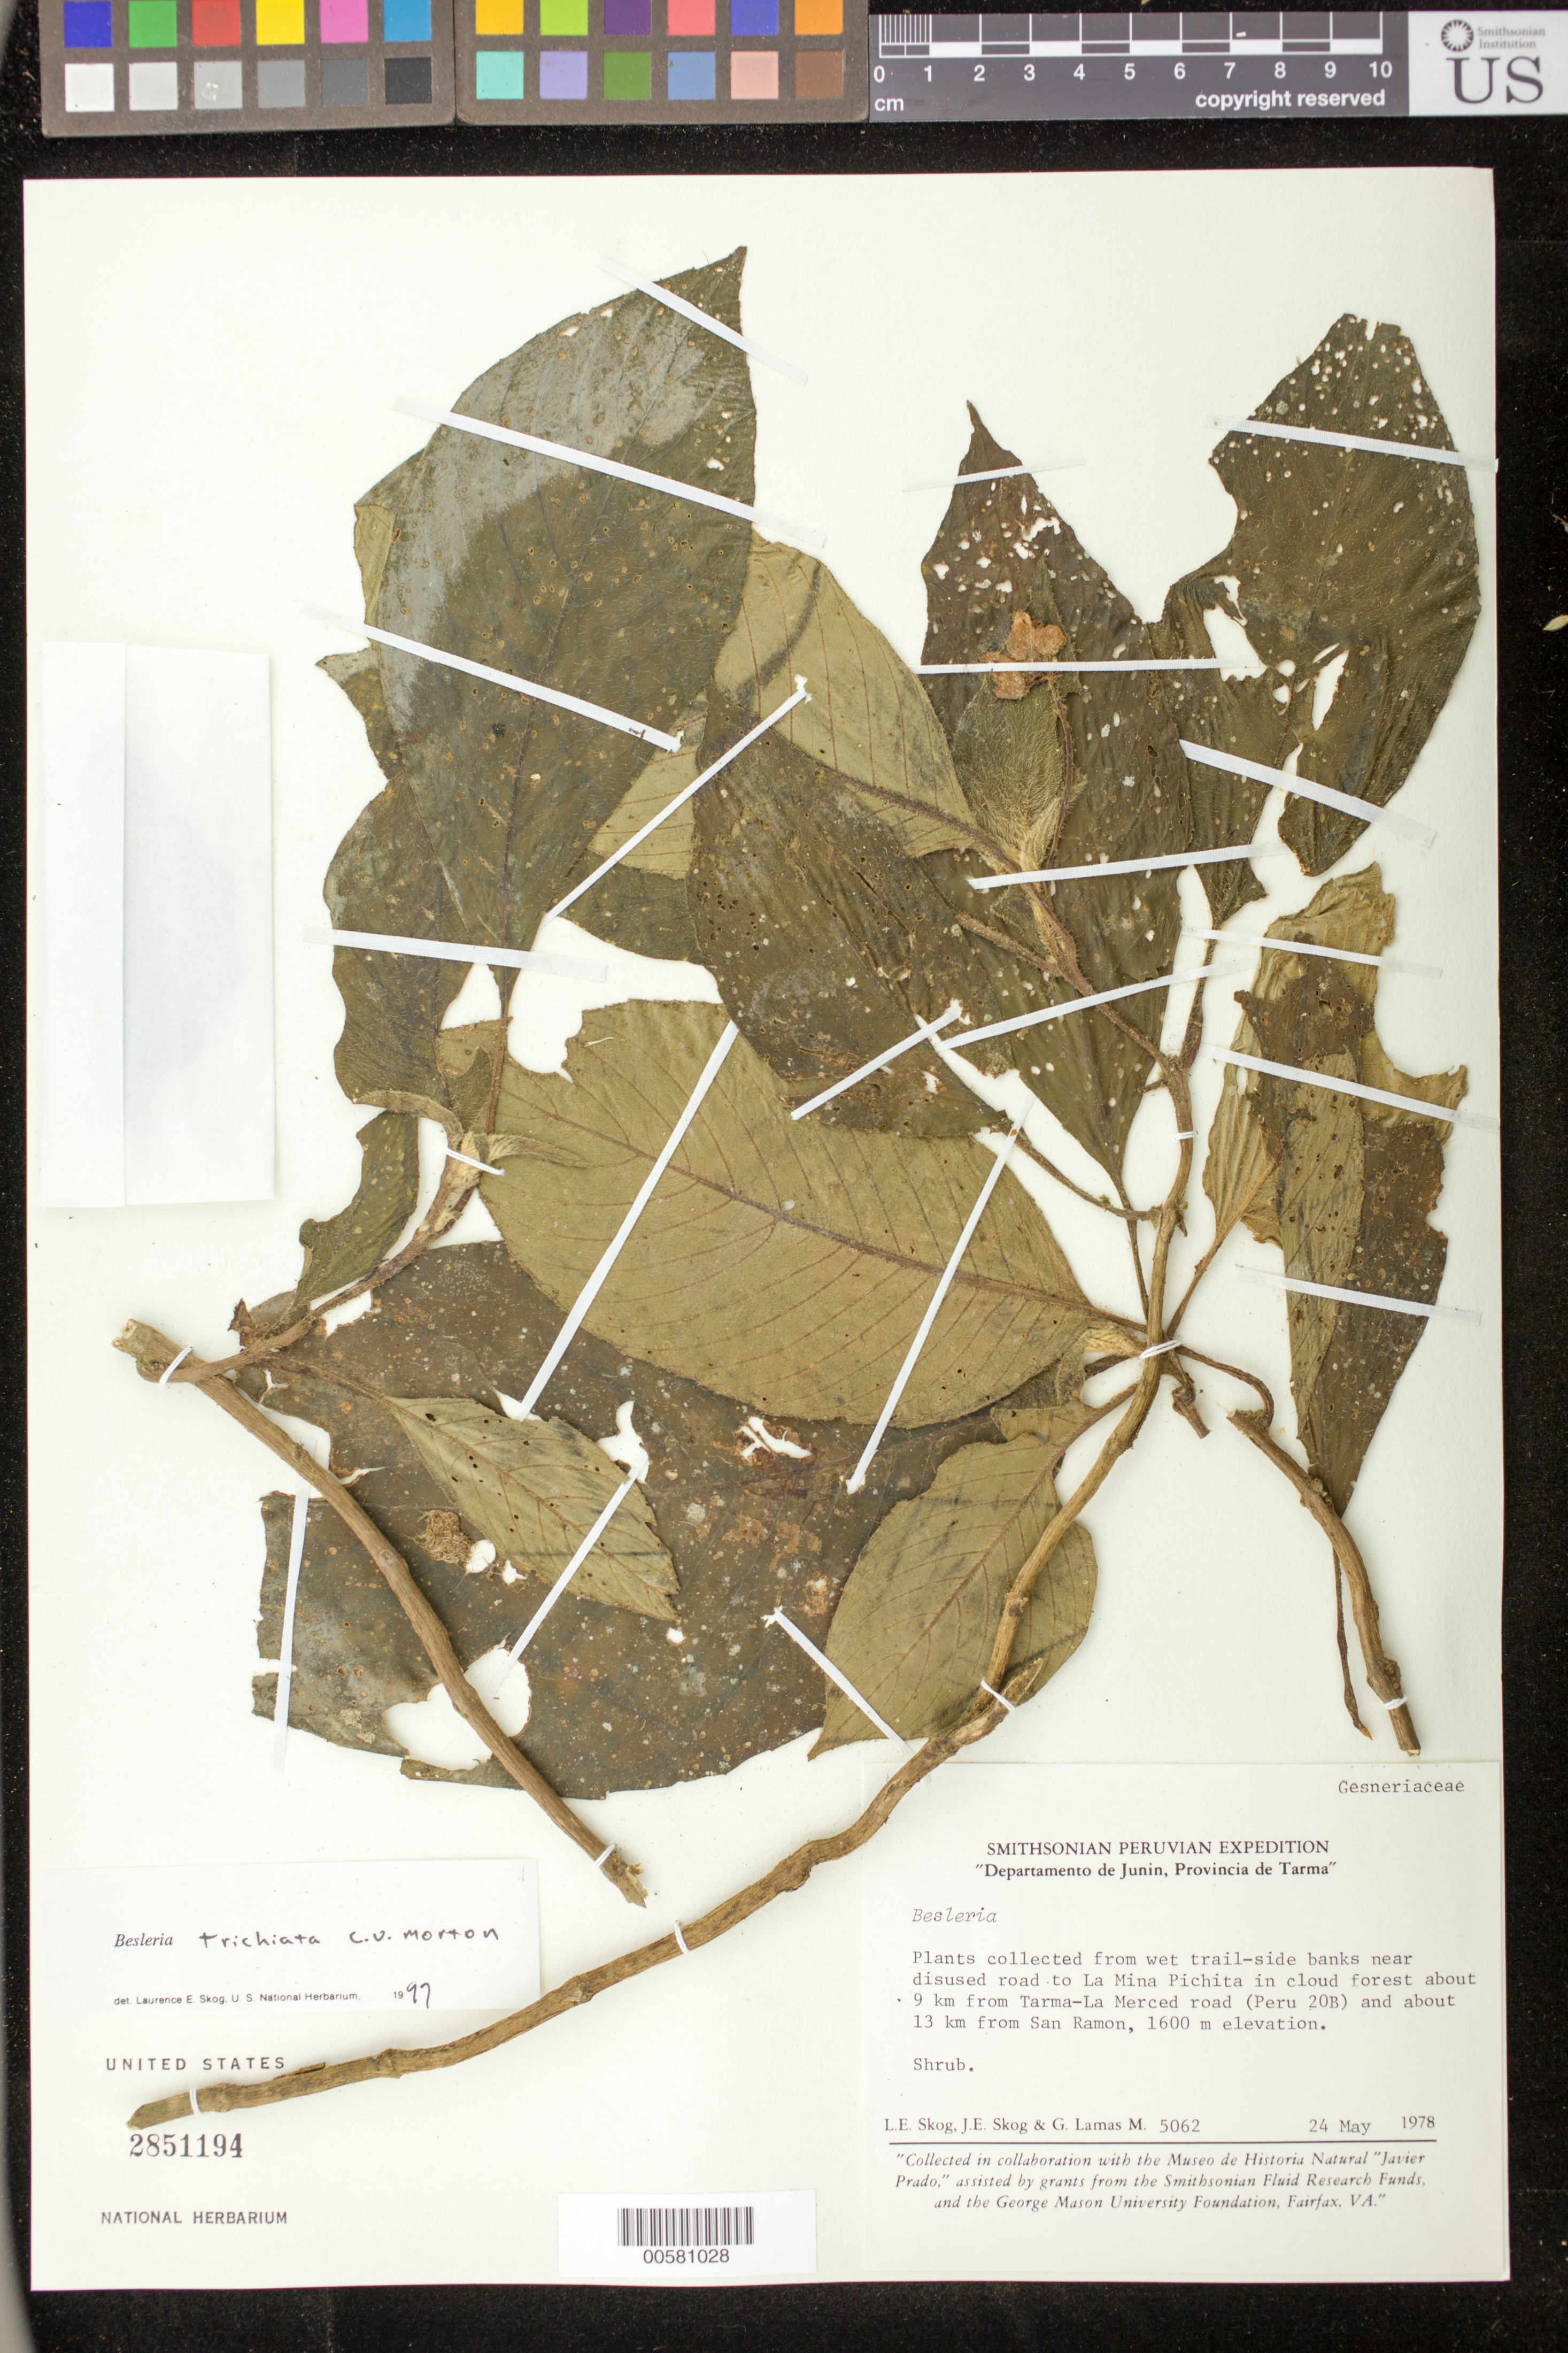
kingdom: Plantae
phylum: Tracheophyta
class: Magnoliopsida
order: Lamiales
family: Gesneriaceae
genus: Besleria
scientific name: Besleria trichiata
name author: C.V. Morton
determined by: Skog, Laurence E.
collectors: L. E. Skog, J. E. Skog & G. Lamas M.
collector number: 5062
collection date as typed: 24 May 1978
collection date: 1978-05-24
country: Peru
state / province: Junín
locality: Prov. Tarma; near disused road to La Mina Pichita about 9 km from Tarma - La Merced road (Peru 20B) and about 13 km from San Ramon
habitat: Wet trail-side banks near disused road in cloud forest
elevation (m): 1600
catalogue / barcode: US 2851194